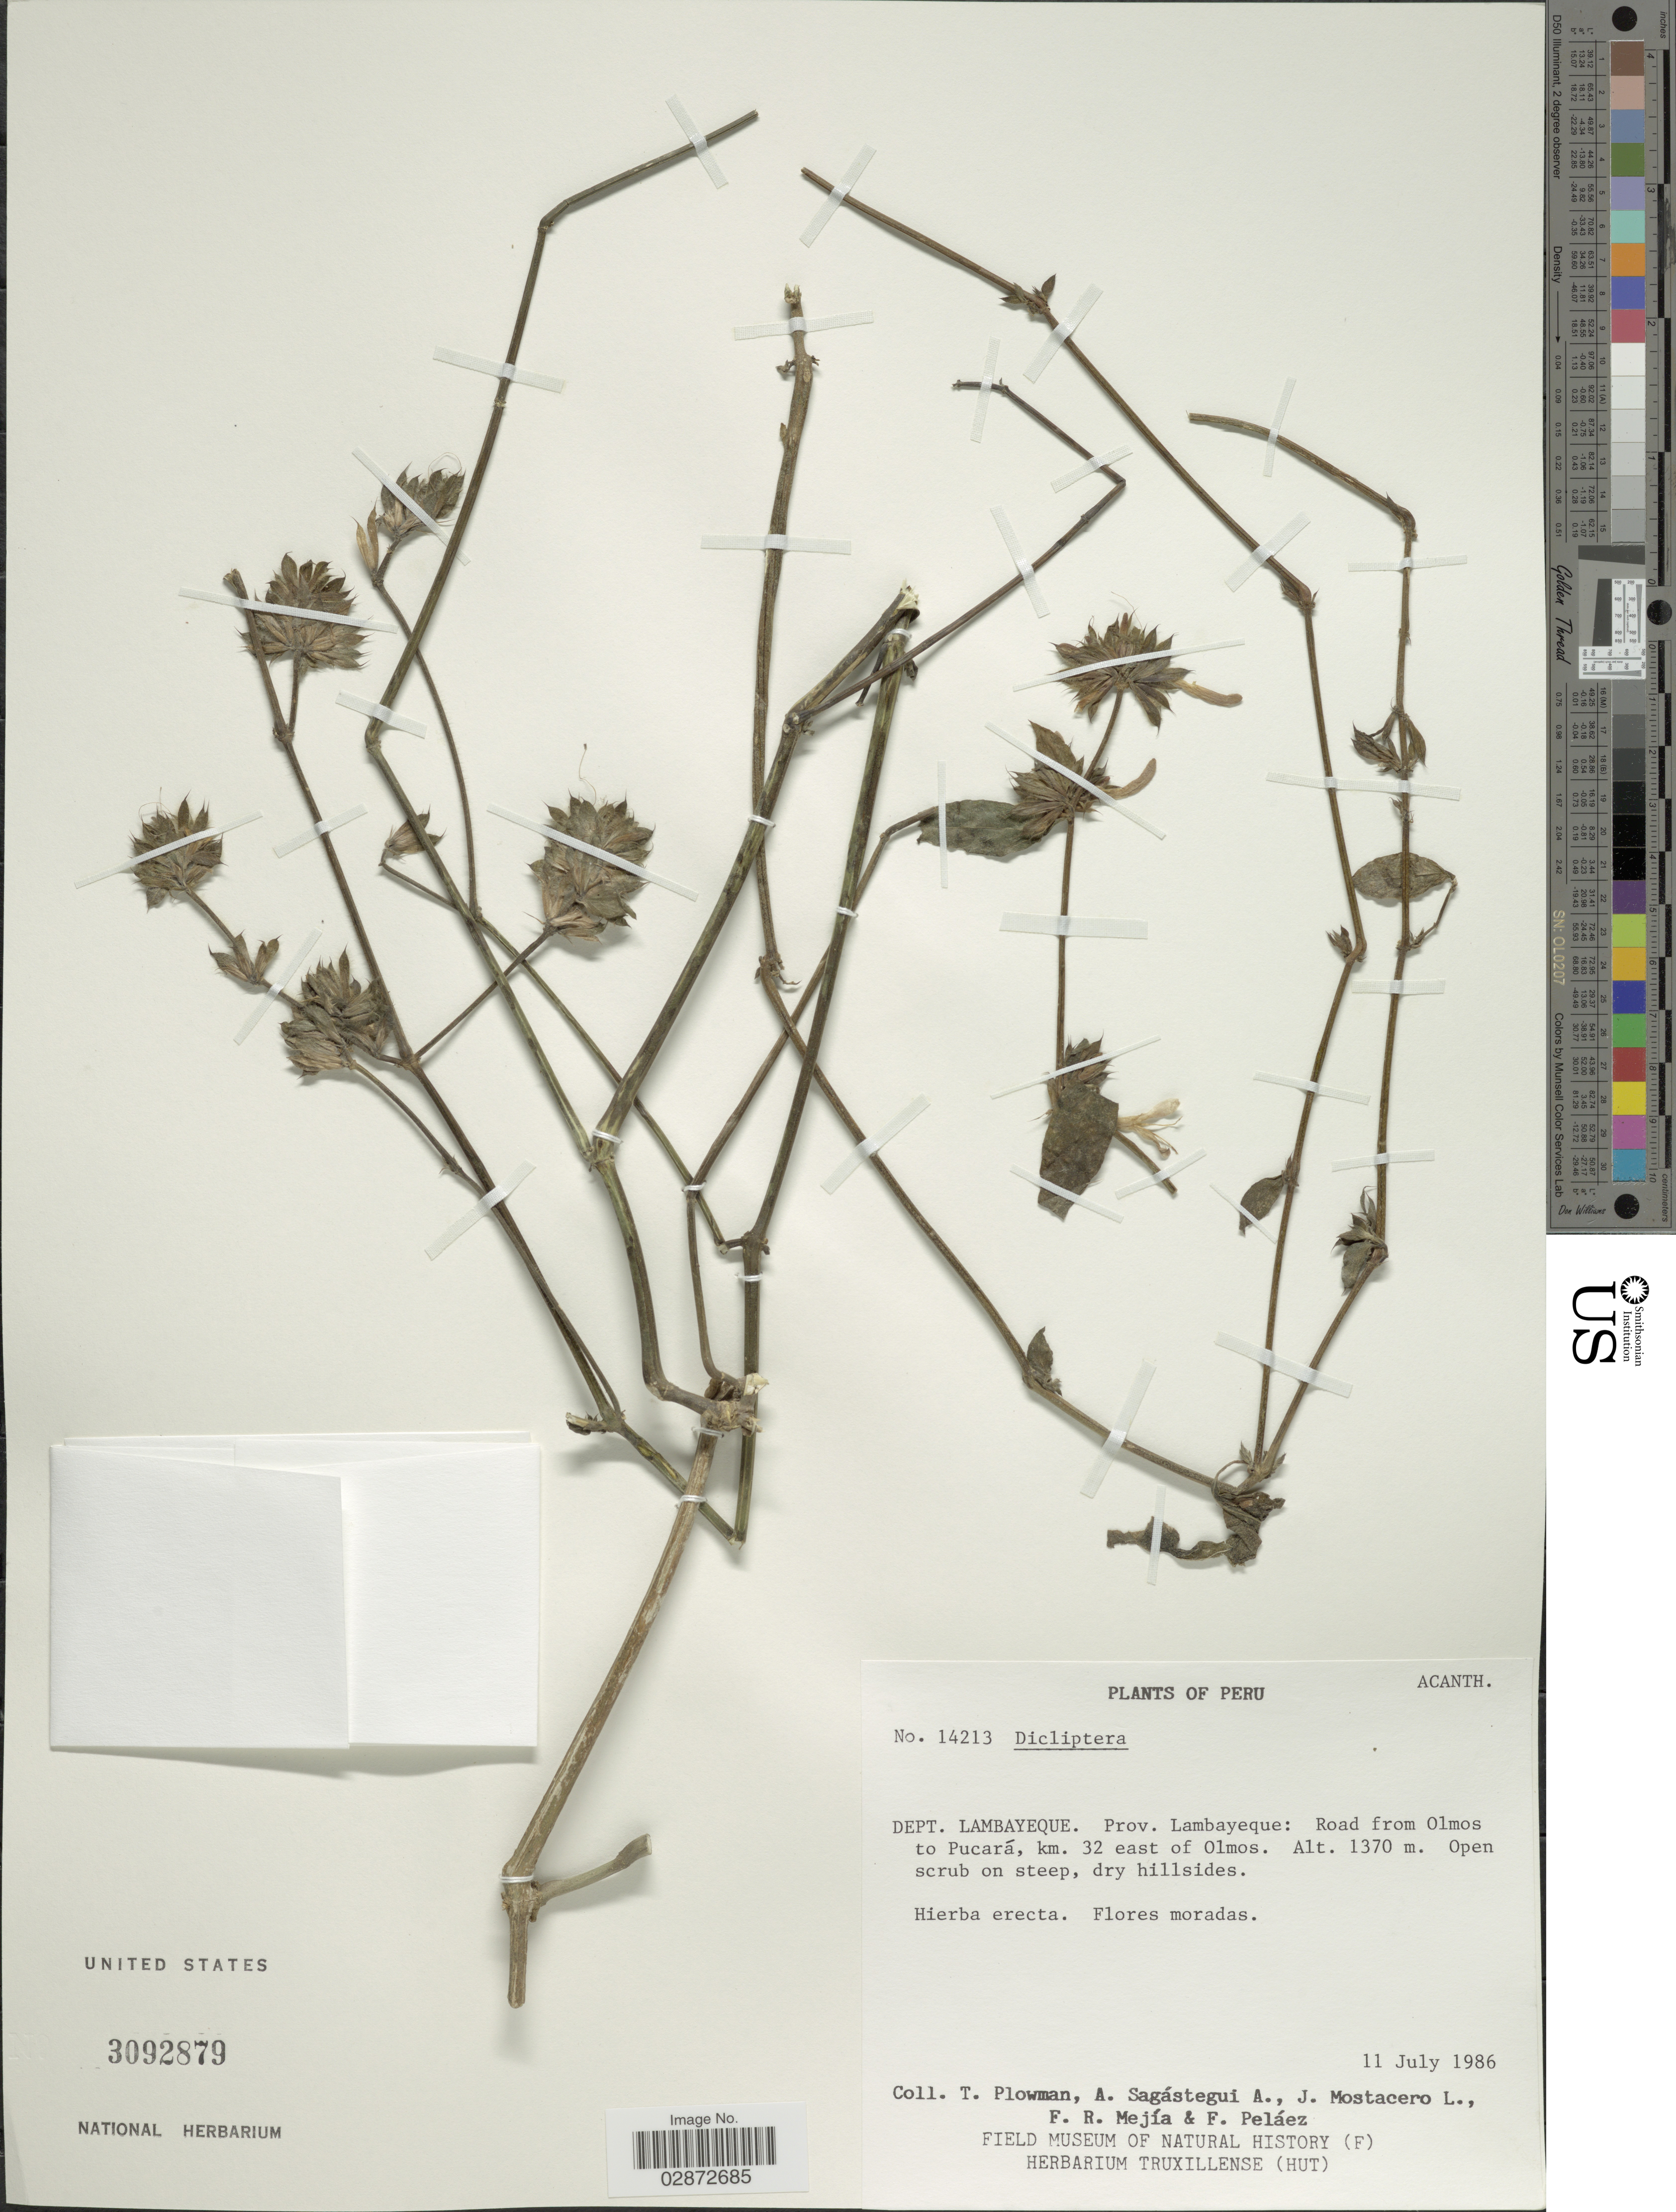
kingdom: Plantae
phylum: Tracheophyta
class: Magnoliopsida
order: Lamiales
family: Acanthaceae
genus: Dicliptera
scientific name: Dicliptera sp.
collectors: T. Plowman, A. Sagástegui A., J. Mostacero L., F. R. Mejia & F. Pelaez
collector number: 14213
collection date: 1986-07-11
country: Peru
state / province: Lambayeque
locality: Dept. Lambayeque. Prov. Lambayeque: Road from Olmos to Pucará, km. 32 east of Olmos.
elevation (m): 1370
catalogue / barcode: US 3092879